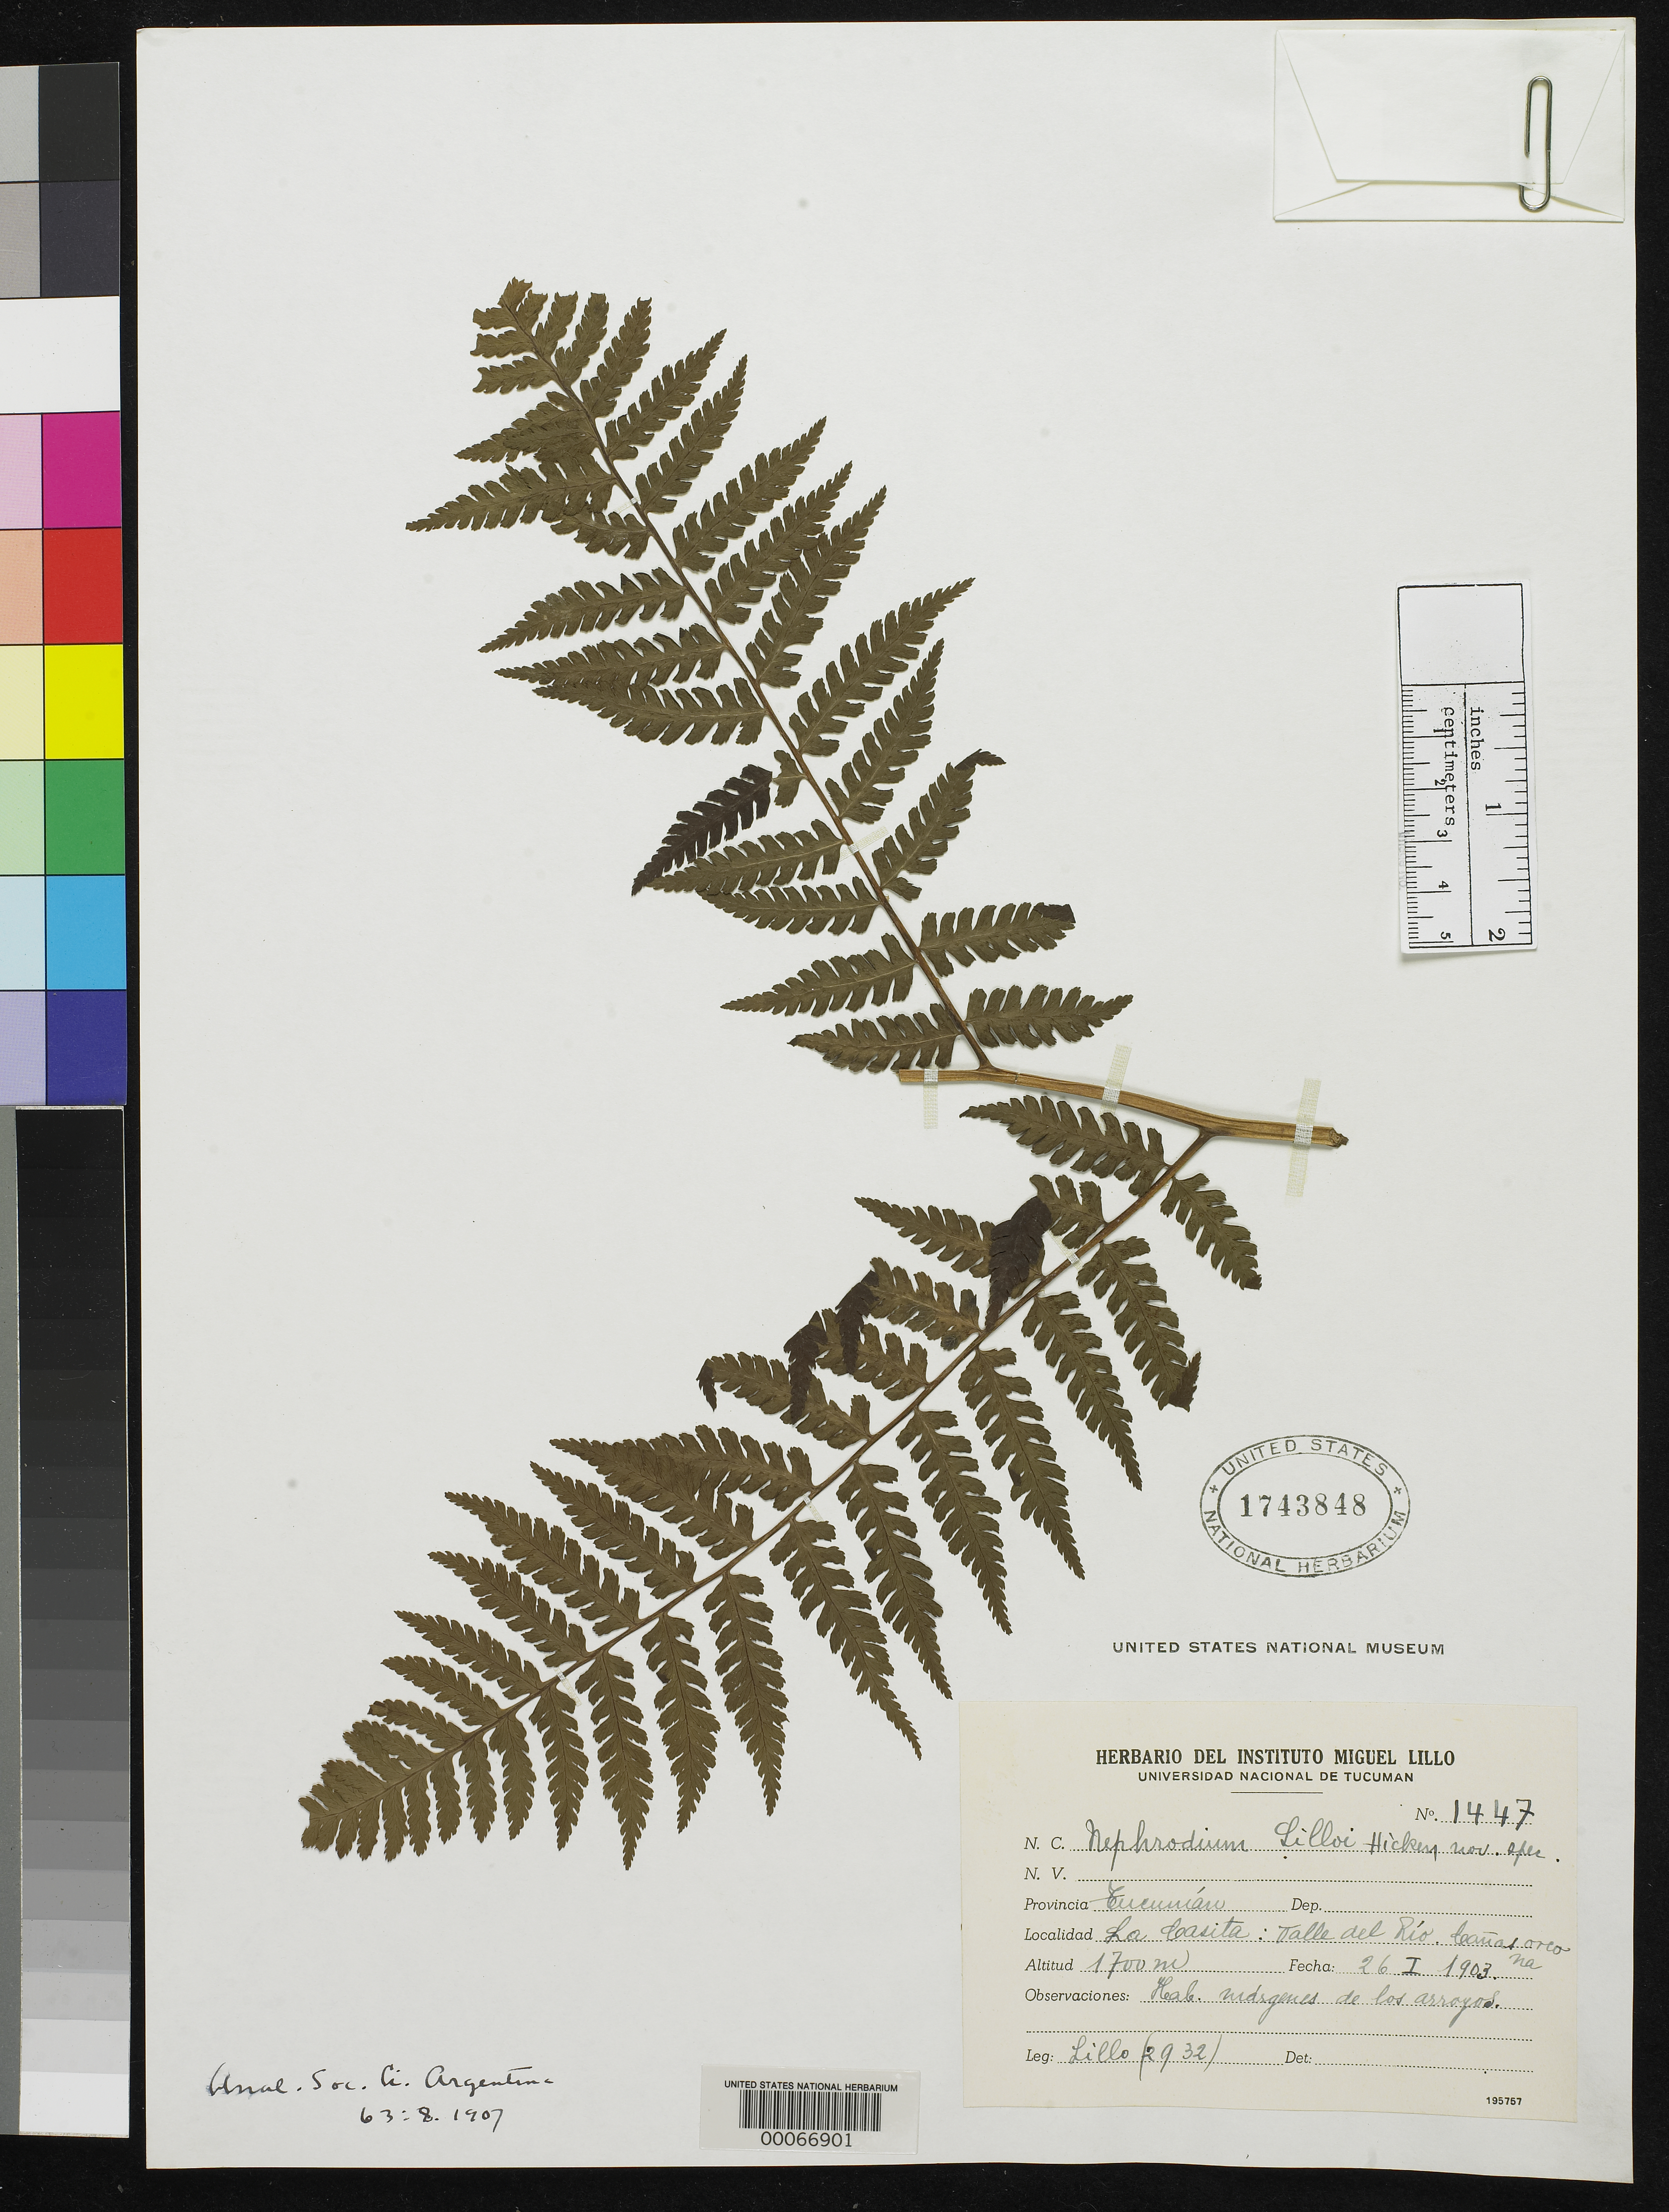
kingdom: Plantae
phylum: Tracheophyta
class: Polypodiopsida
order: Polypodiales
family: Dryopteridaceae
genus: Nephrodium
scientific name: Nephrodium lilloi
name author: Hicken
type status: Type Collection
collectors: M. Lillo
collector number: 2932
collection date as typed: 26 Jan 1903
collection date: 1903-01-26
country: Argentina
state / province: Tucumán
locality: La Casita, valle del Rio Canas.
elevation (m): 1700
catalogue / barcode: US 1743848